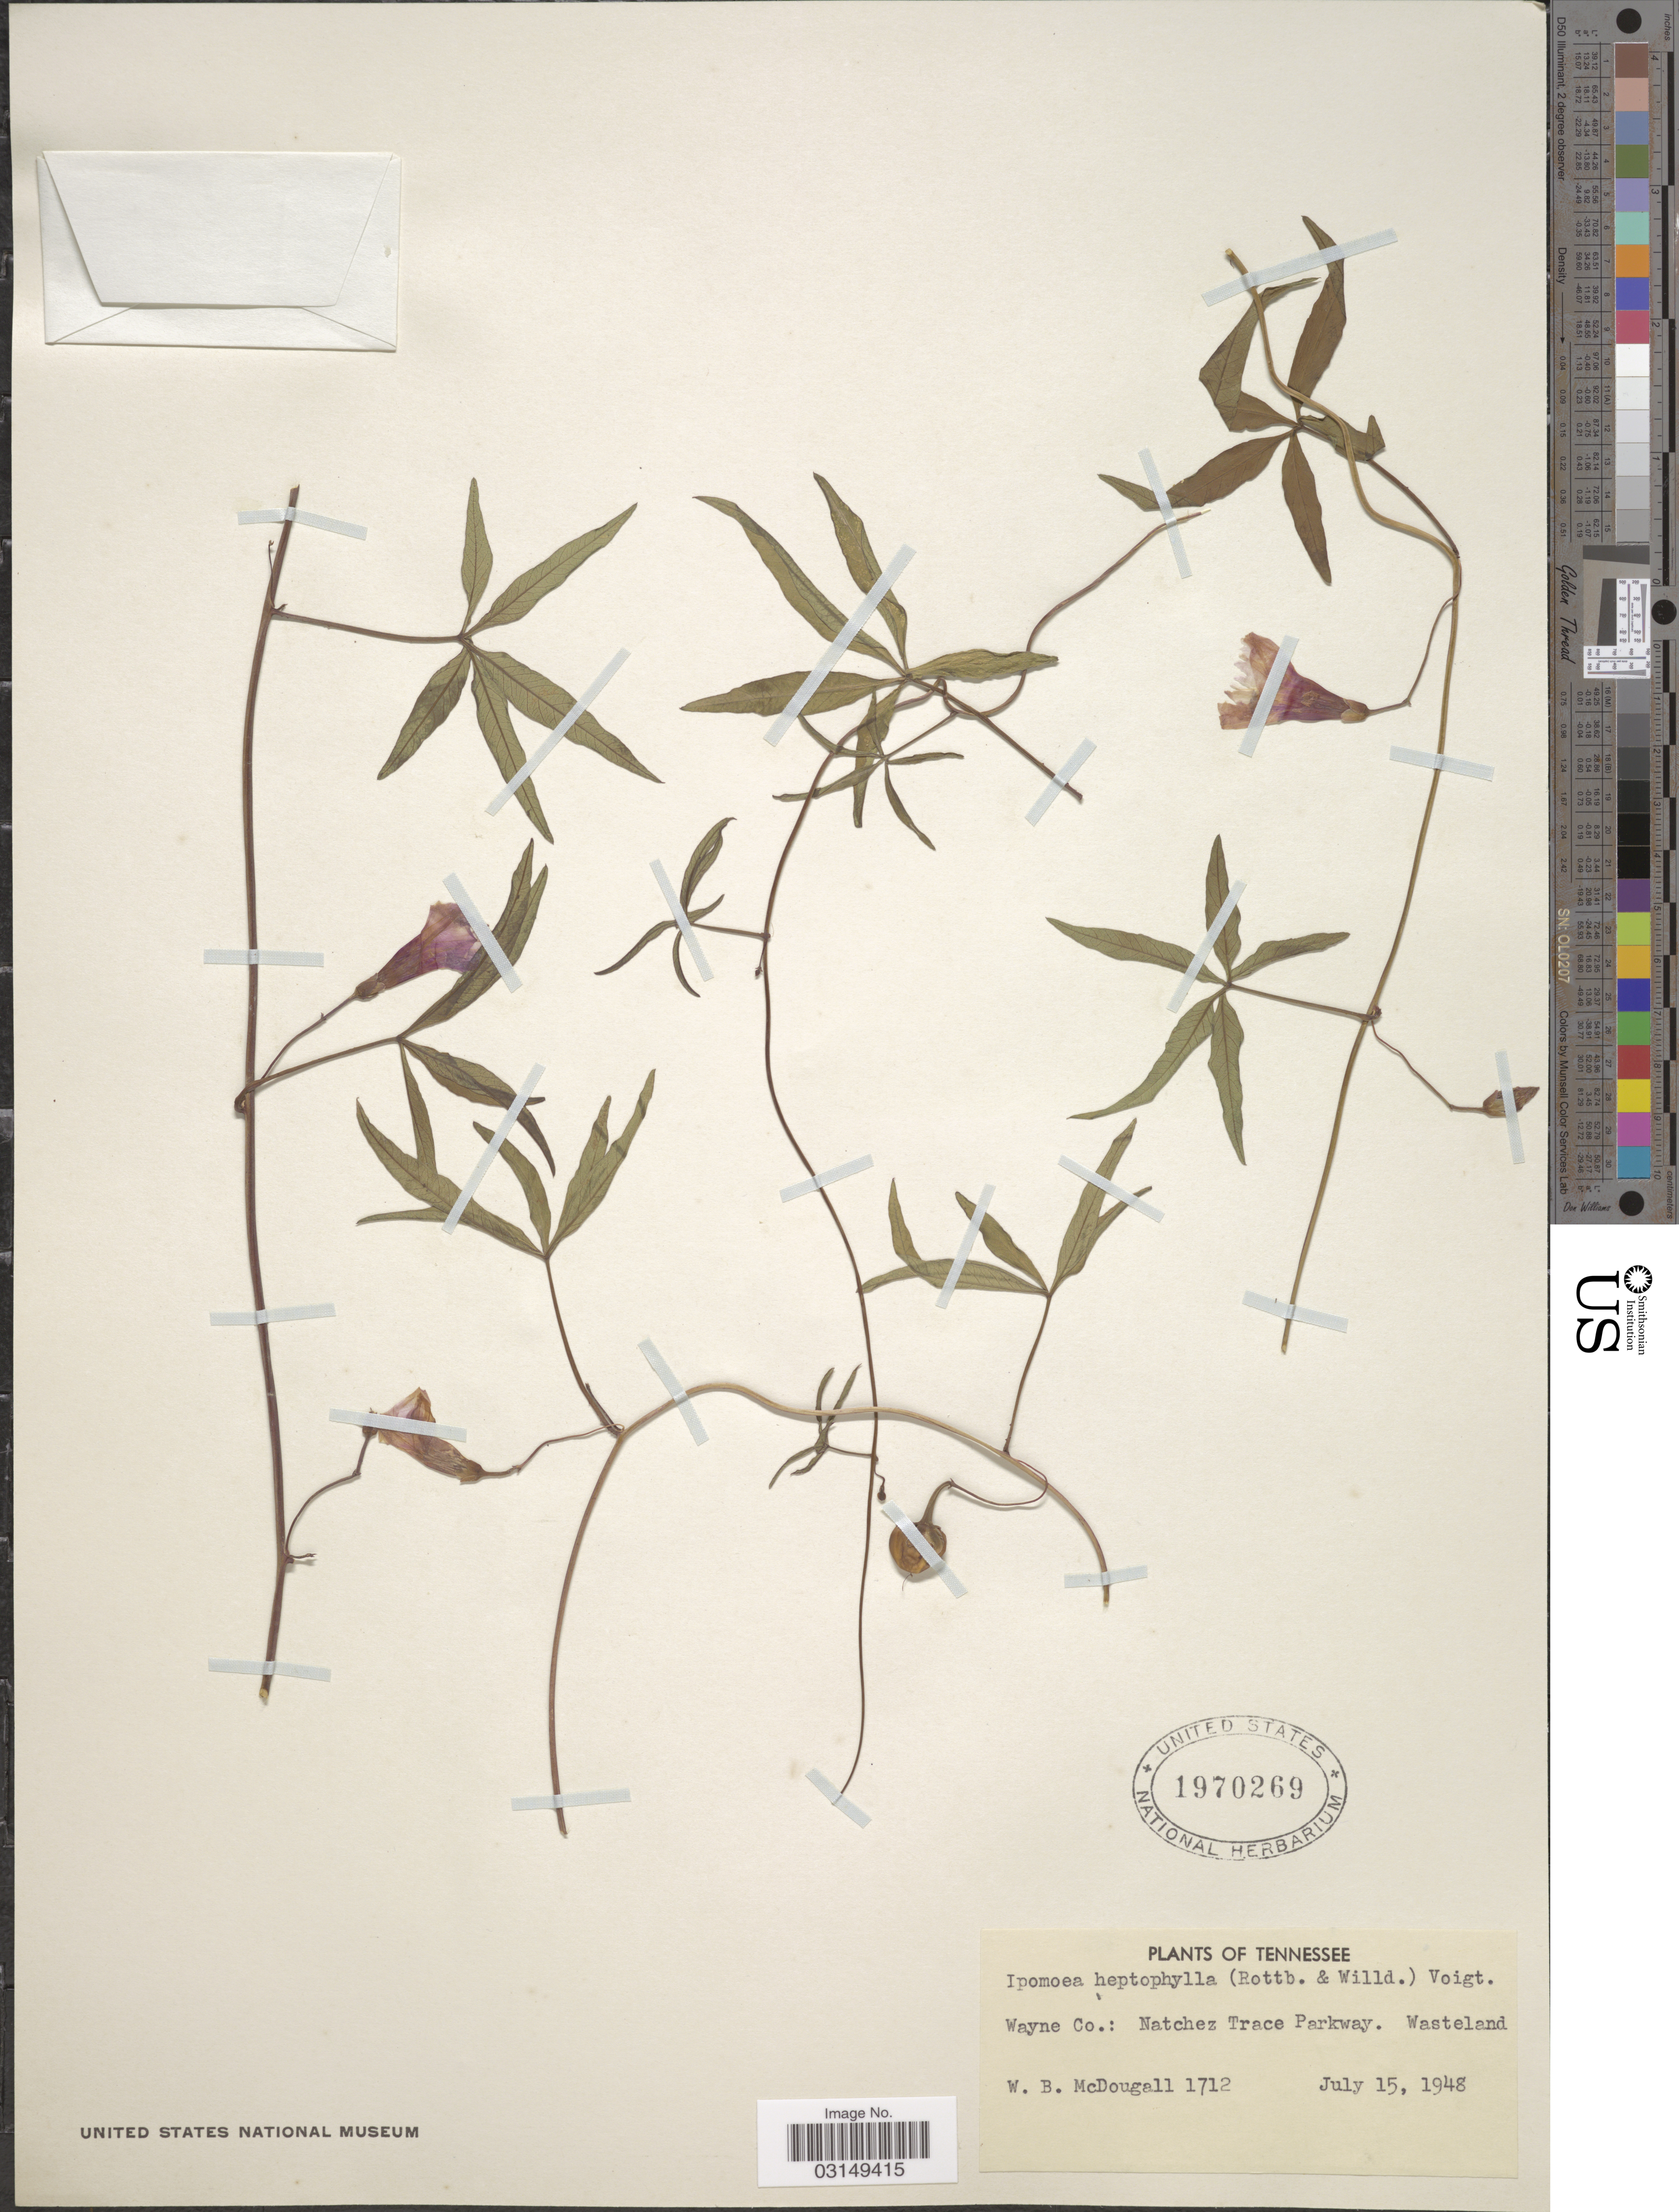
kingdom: Plantae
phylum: Tracheophyta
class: Magnoliopsida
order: Solanales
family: Convolvulaceae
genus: Ipomoea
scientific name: Ipomoea wrightii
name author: A. Gray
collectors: W. B. McDougall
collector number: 1712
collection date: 1948-07-15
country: United States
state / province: Tennessee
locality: Wayne Co.: Natchez Trace Parkway. Wasteland.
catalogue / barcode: US 1970269